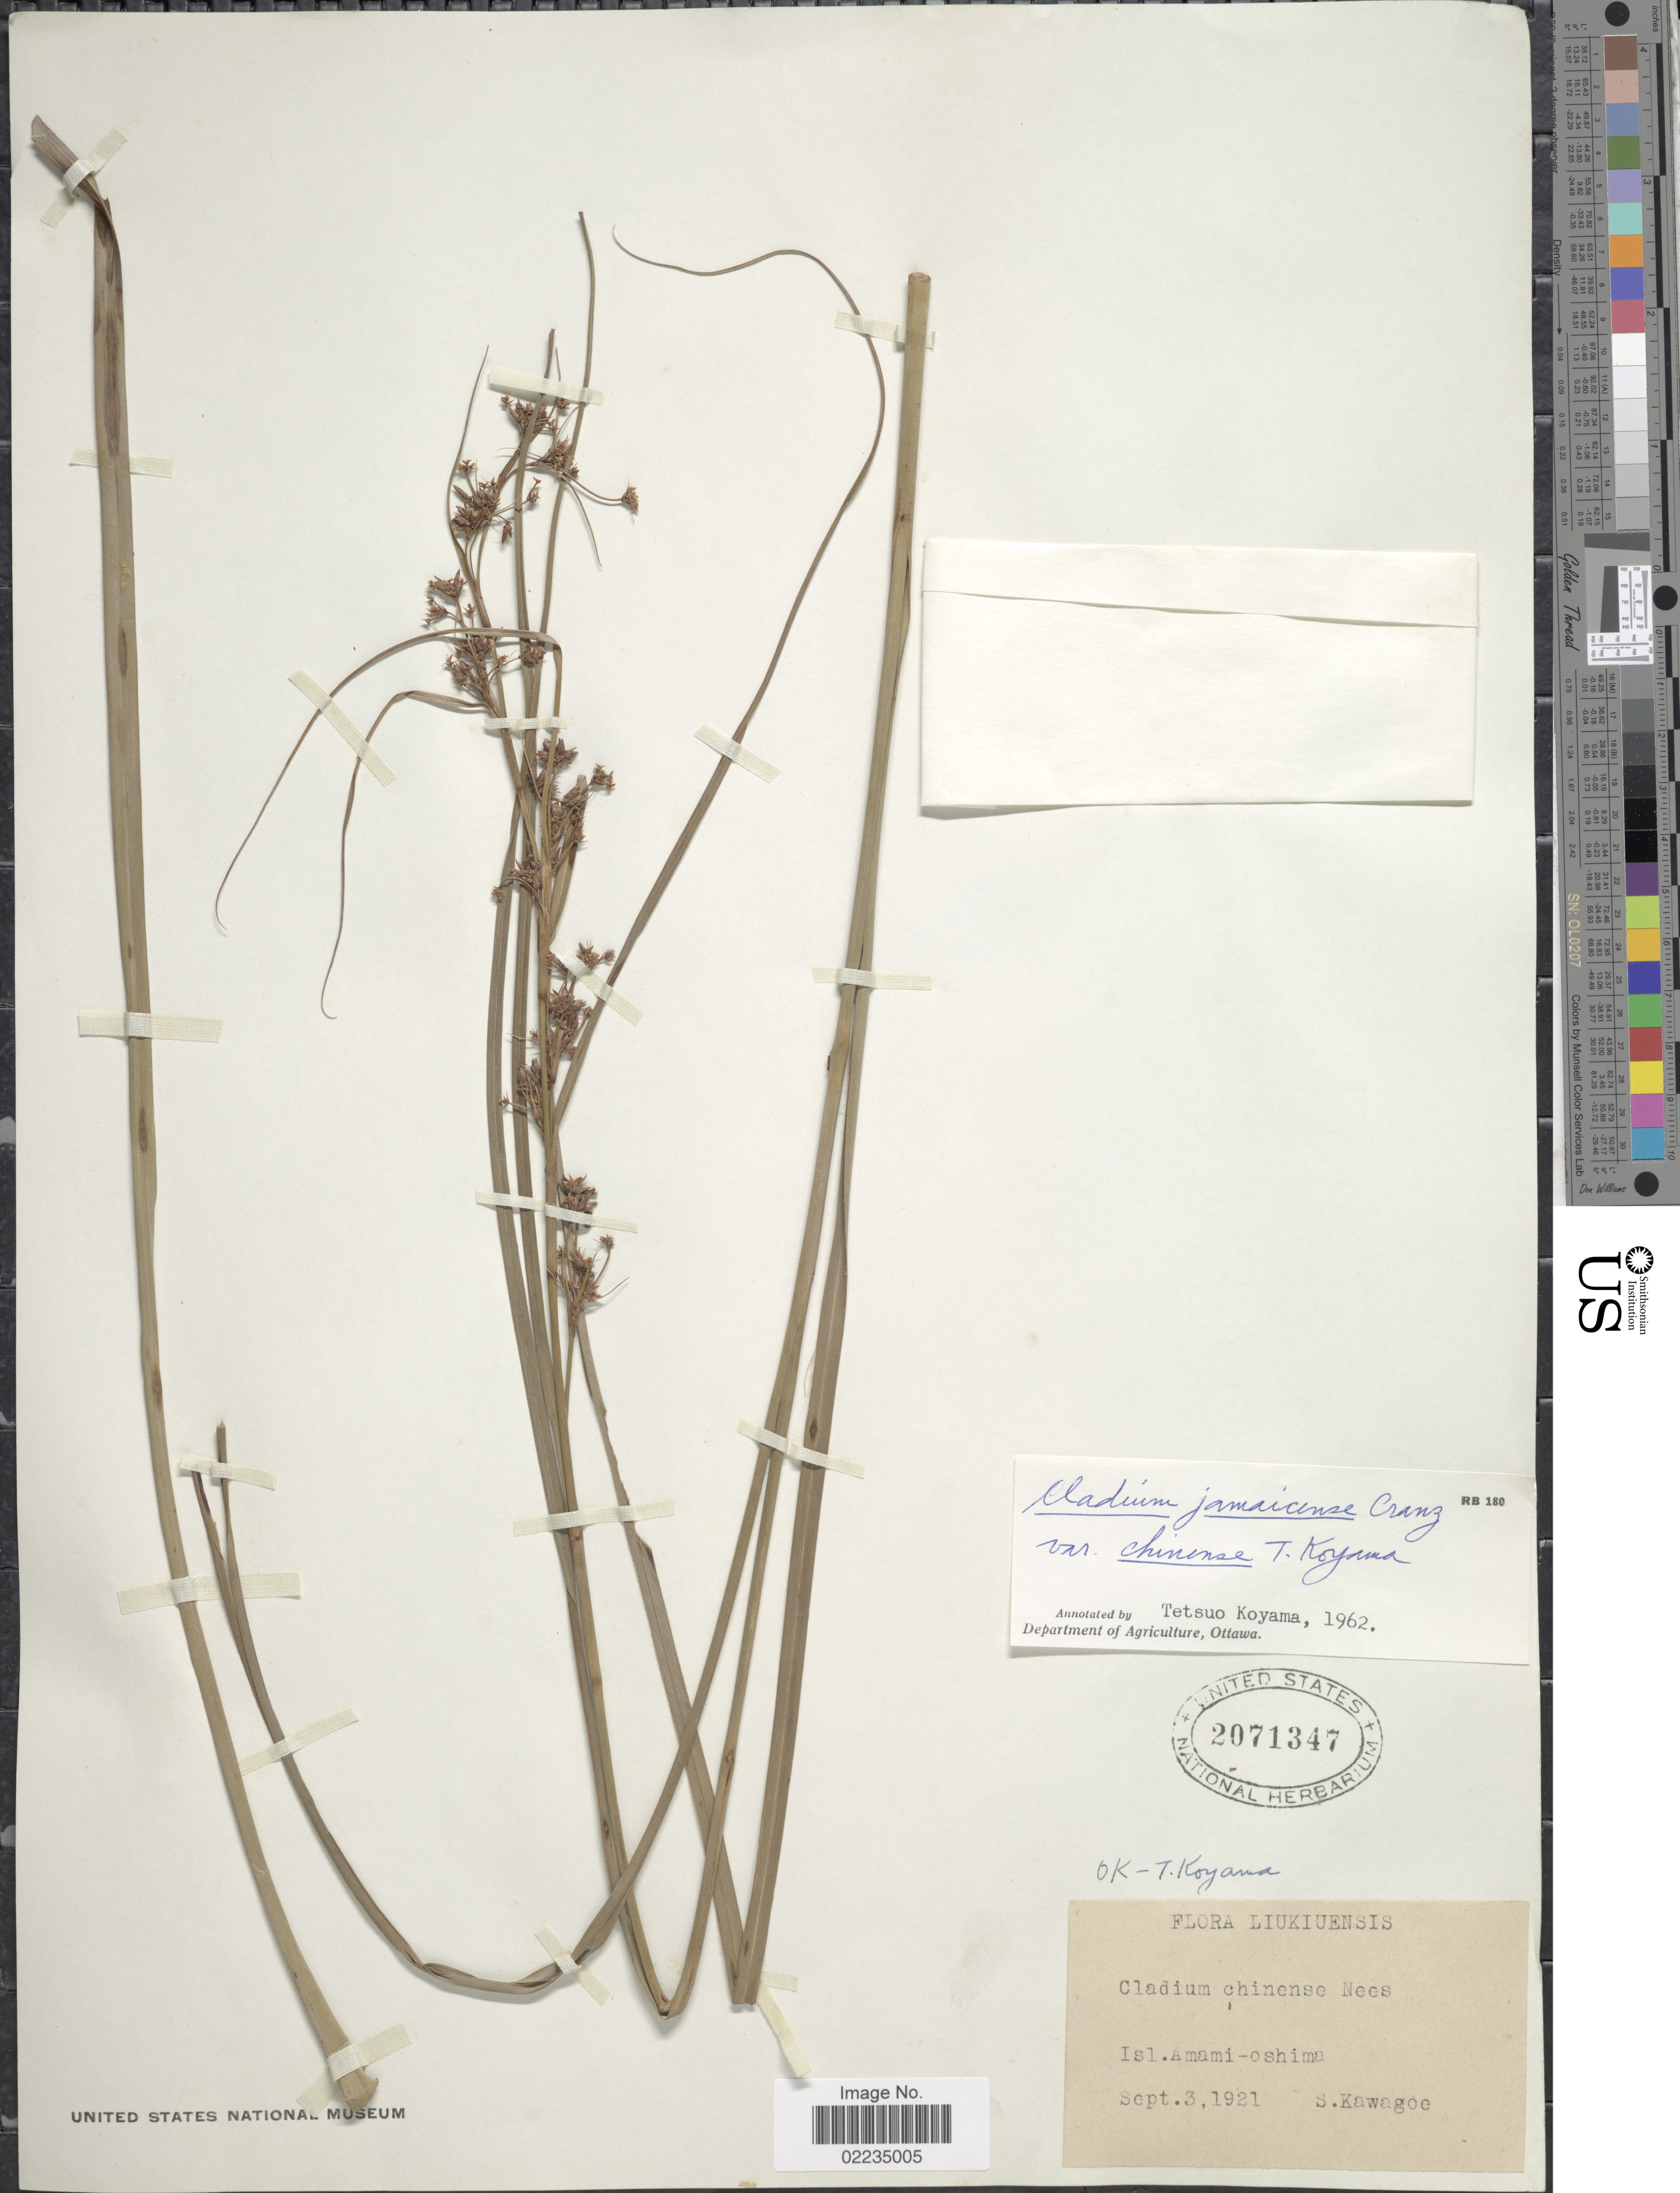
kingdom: Plantae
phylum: Tracheophyta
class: Liliopsida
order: Poales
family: Cyperaceae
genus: Cladium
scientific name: Cladium jamaicense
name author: Crantz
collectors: S. Kawagoe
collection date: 1921-09-03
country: Japan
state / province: Okinawa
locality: Isl. Amami-Oshima, Liukiuensis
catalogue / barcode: US 2071347